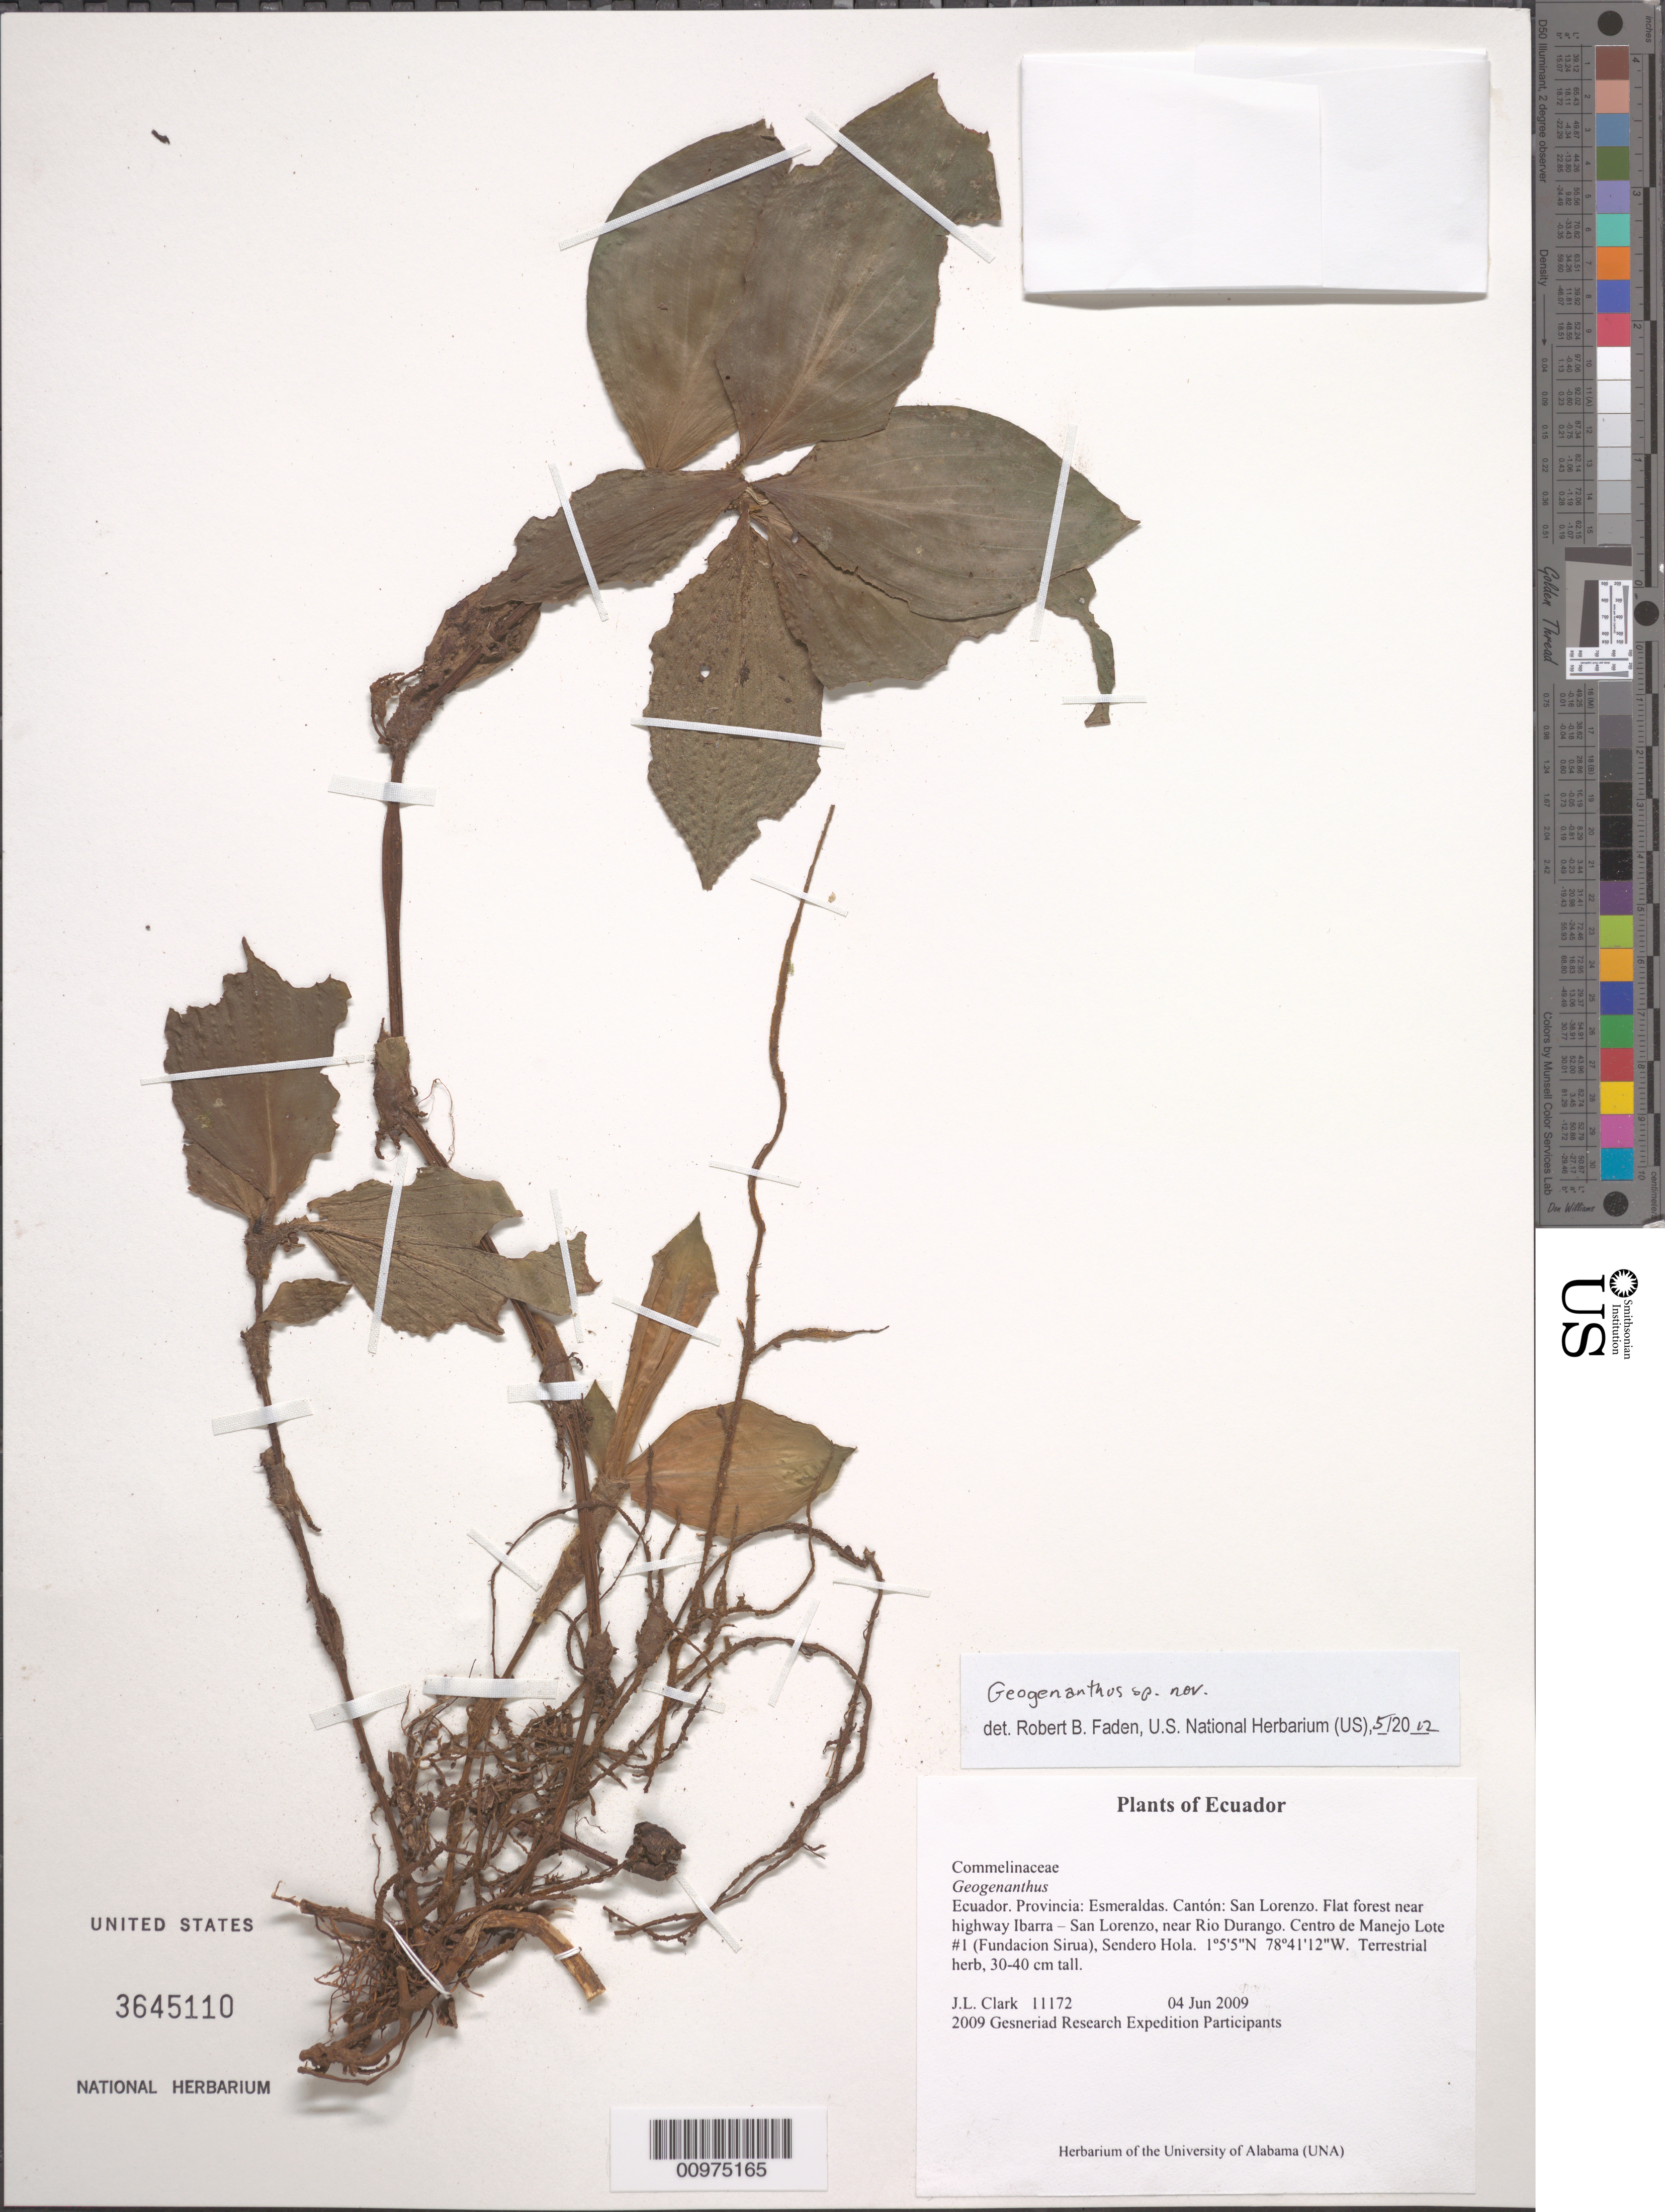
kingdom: Plantae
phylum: Tracheophyta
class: Liliopsida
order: Commelinales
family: Commelinaceae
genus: Geogenanthus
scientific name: Geogenanthus sp. nov.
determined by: Faden, Robert B., (US), Smithsonian Institution - National Museum of Natural History (UNITED STATES)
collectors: J. L. Clark et al.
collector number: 11172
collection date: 2009-06-04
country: Ecuador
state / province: Esmeraldas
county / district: San Lorenzo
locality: Flat forest near highway Ibarra - San Lorenzo, near Rio Durango. Centro de Manejo Lote #1 (Fundacion Sirua), Sendero Hola.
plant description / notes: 2009 Gesneriad Research Expedition Participants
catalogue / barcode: US 36451110